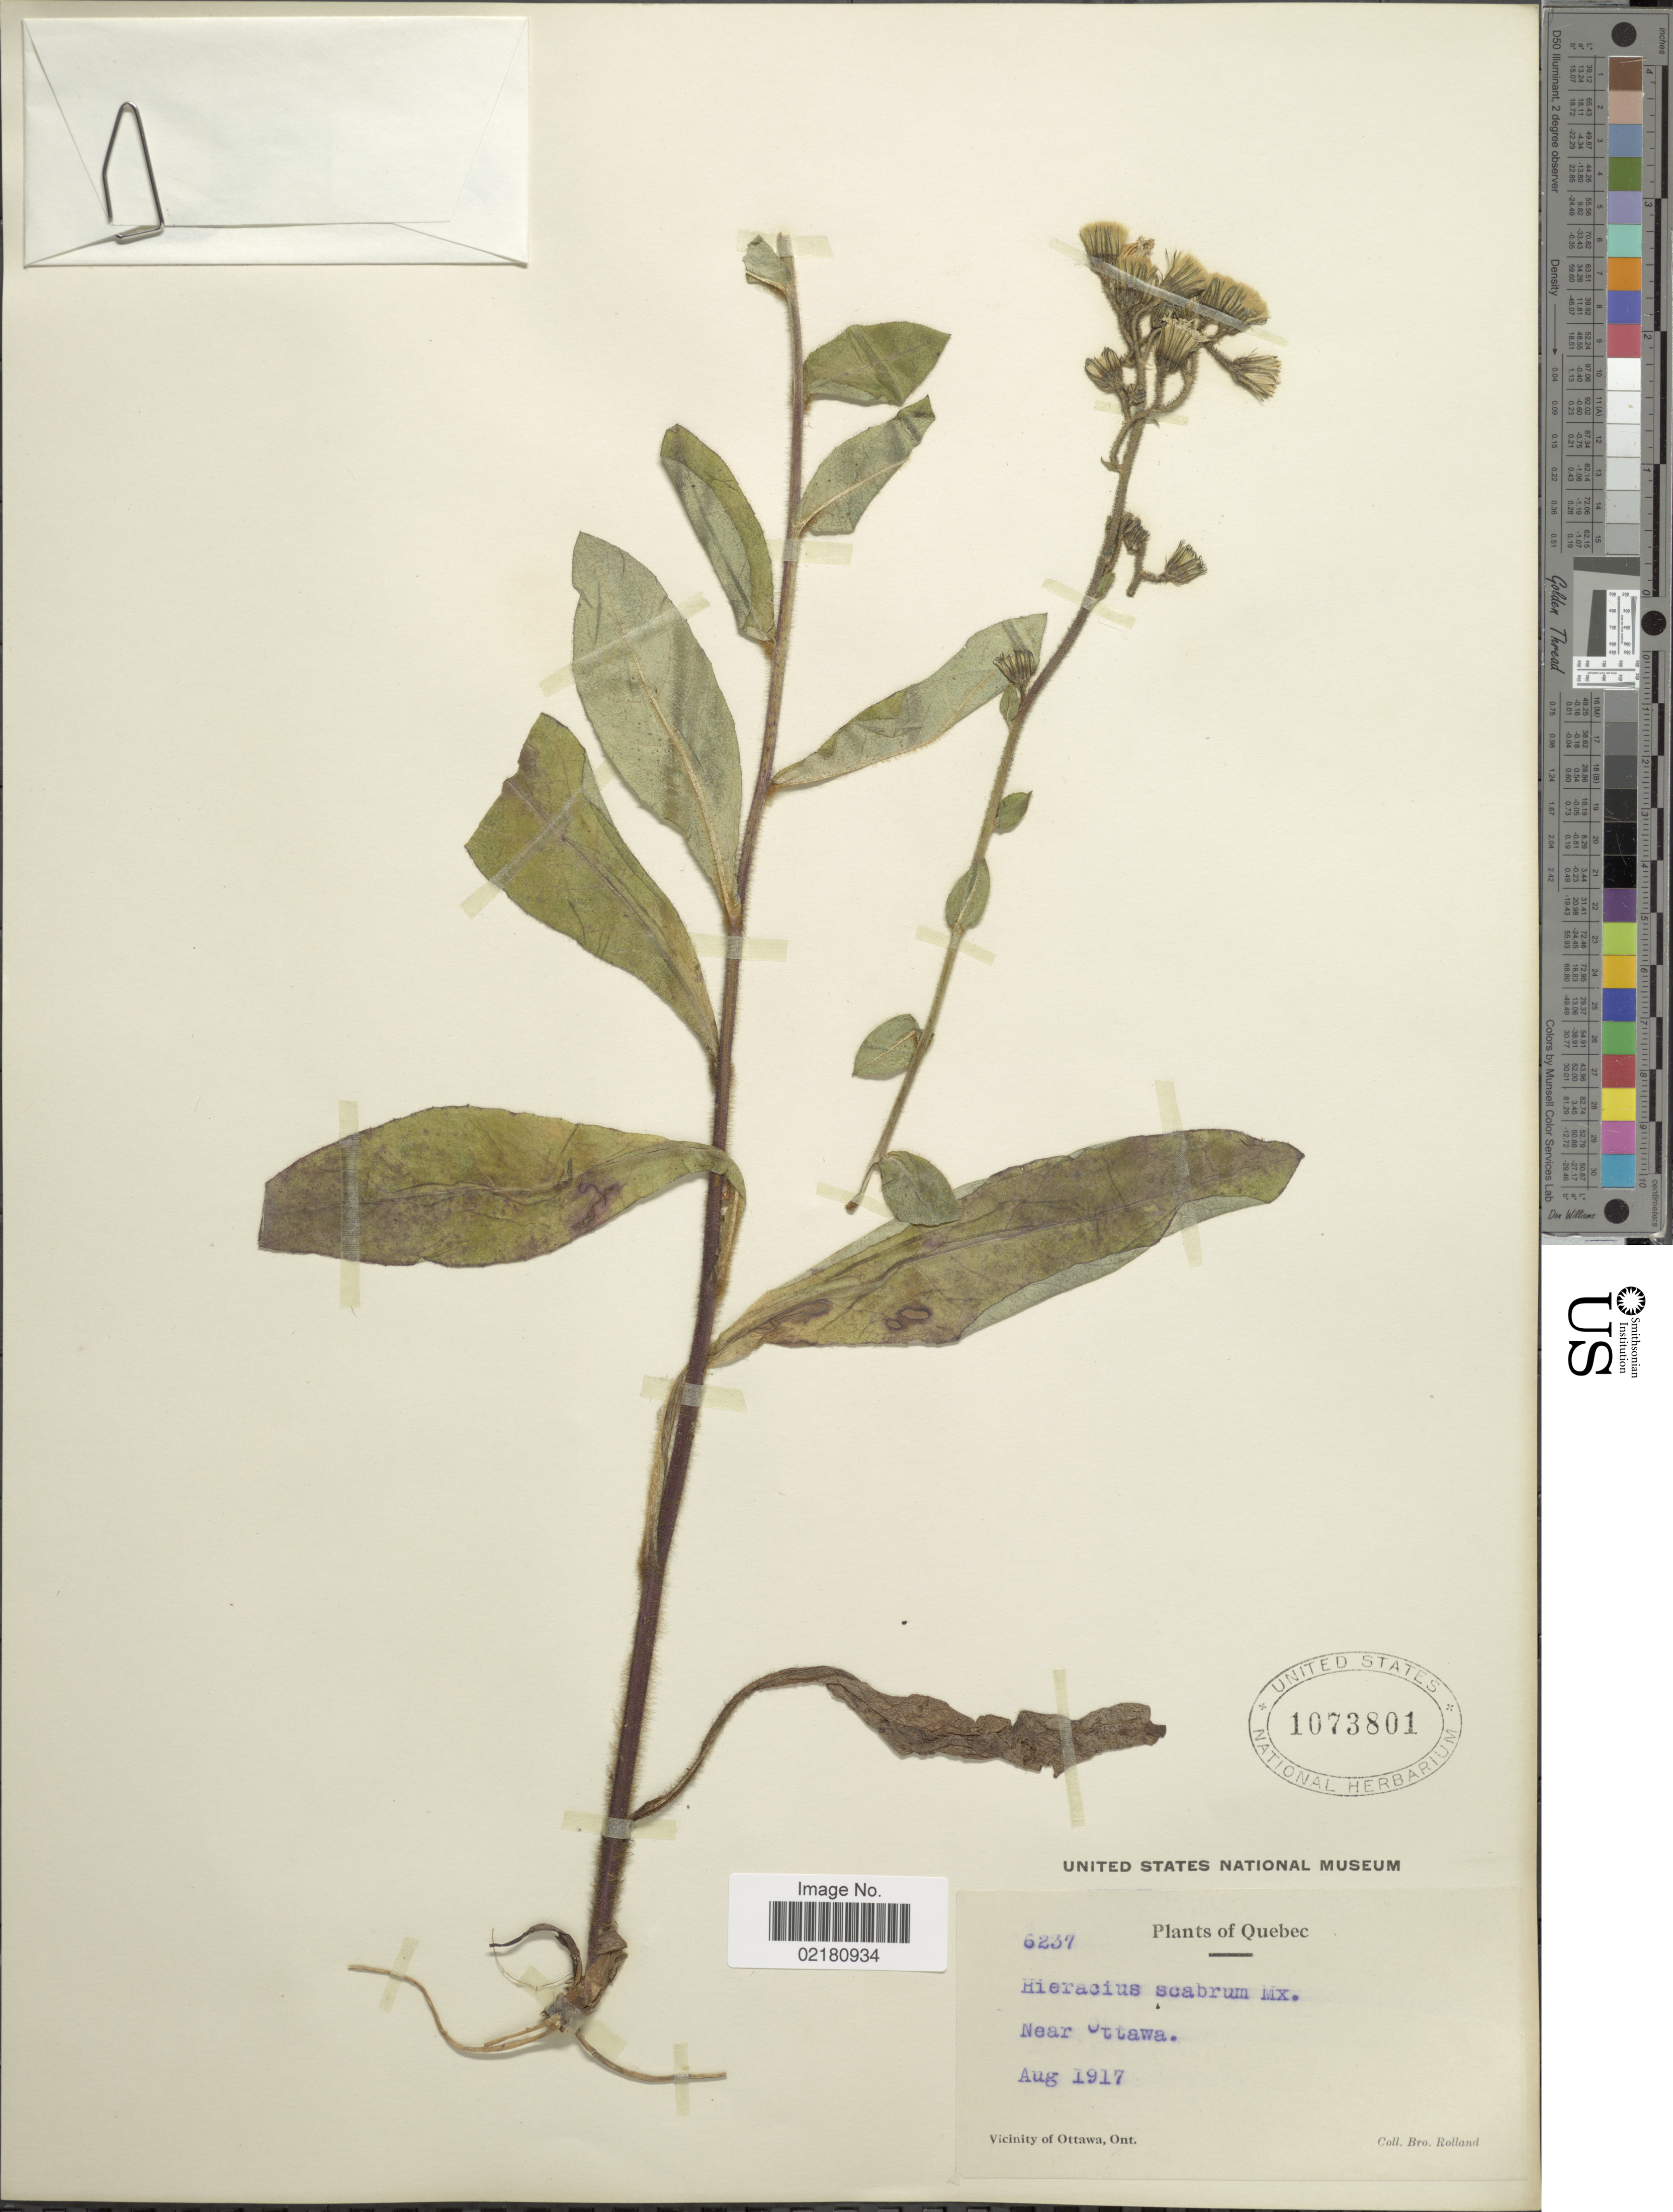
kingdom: Plantae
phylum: Tracheophyta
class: Magnoliopsida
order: Asterales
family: Asteraceae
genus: Pilosella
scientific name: Pilosella verruculata subsp. verruculata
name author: (Link) Soják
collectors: B. Rolland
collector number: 6237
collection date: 1917-08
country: Canada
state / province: Quebec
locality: Near Ottawa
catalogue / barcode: US 1073801